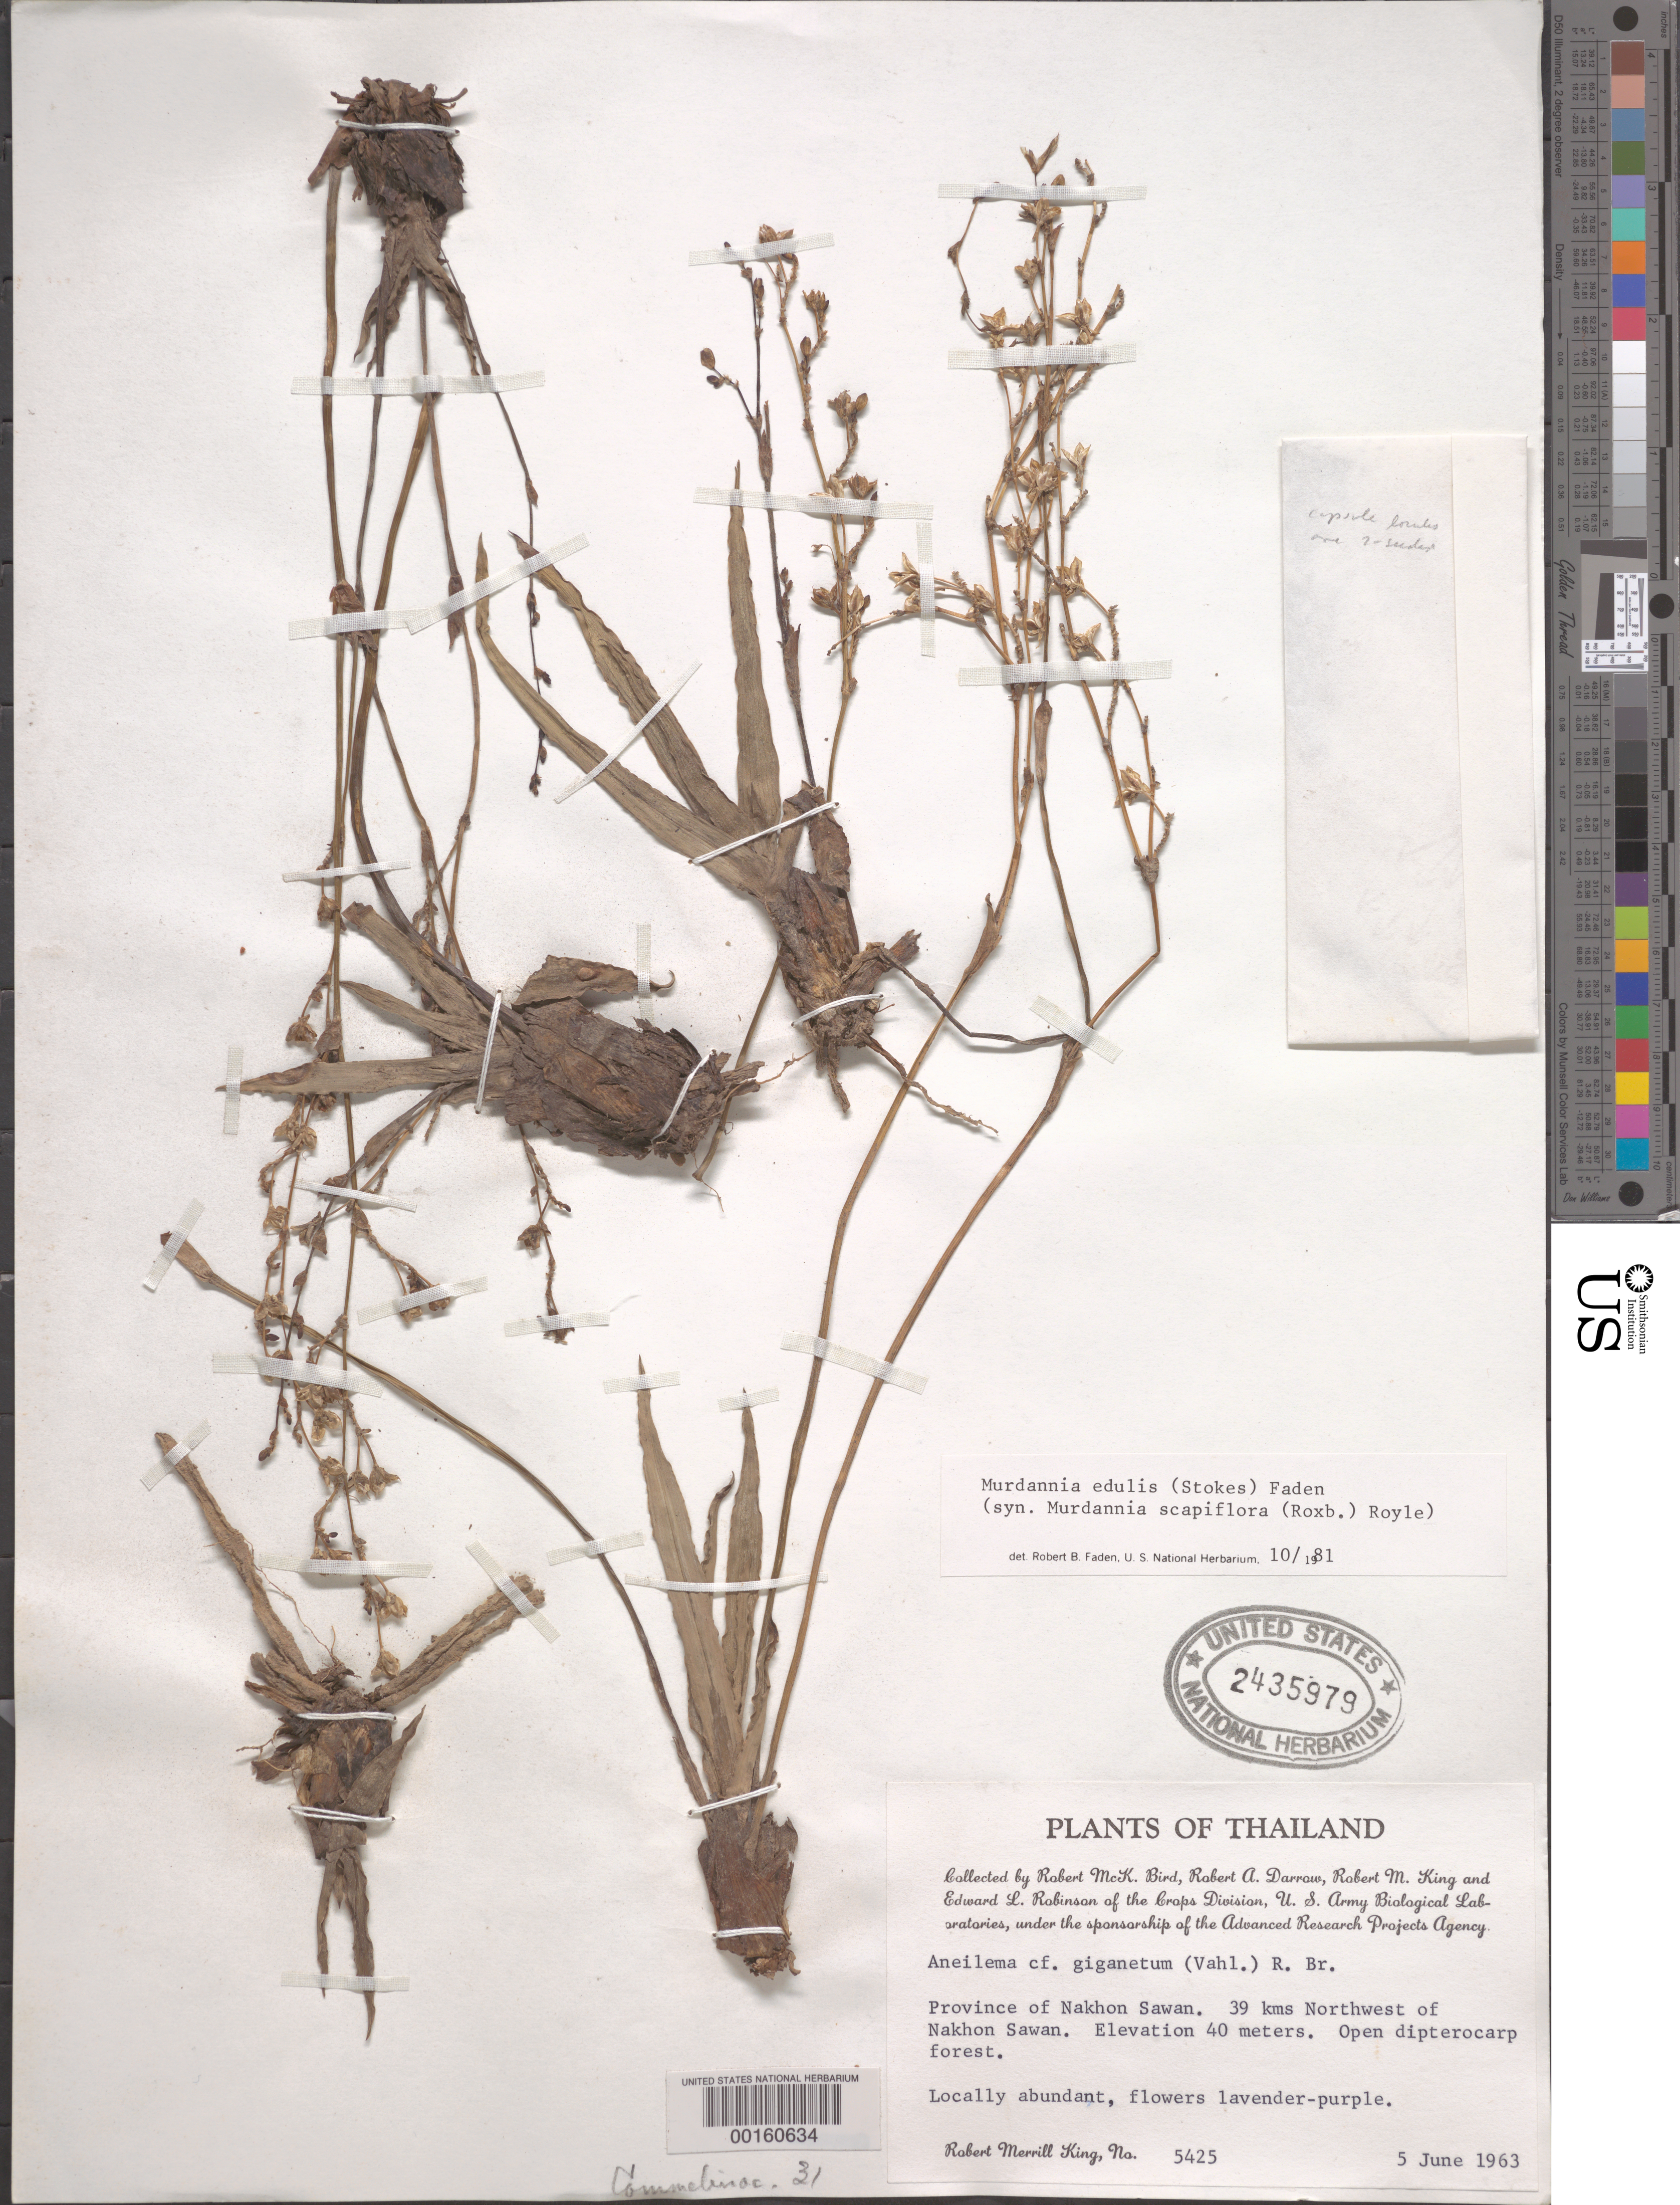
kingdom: Plantae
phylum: Tracheophyta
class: Liliopsida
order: Commelinales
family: Commelinaceae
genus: Murdannia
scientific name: Murdannia edulis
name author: (Stokes) Faden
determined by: Faden, Robert B., (US), Smithsonian Institution - National Museum of Natural History (UNITED STATES)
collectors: R. M. King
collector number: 5425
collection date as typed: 05 Jun 1963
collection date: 1963-06-05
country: Thailand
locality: Nw of nakhon sawan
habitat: Open dipterocarp forest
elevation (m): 40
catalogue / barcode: US 2435979